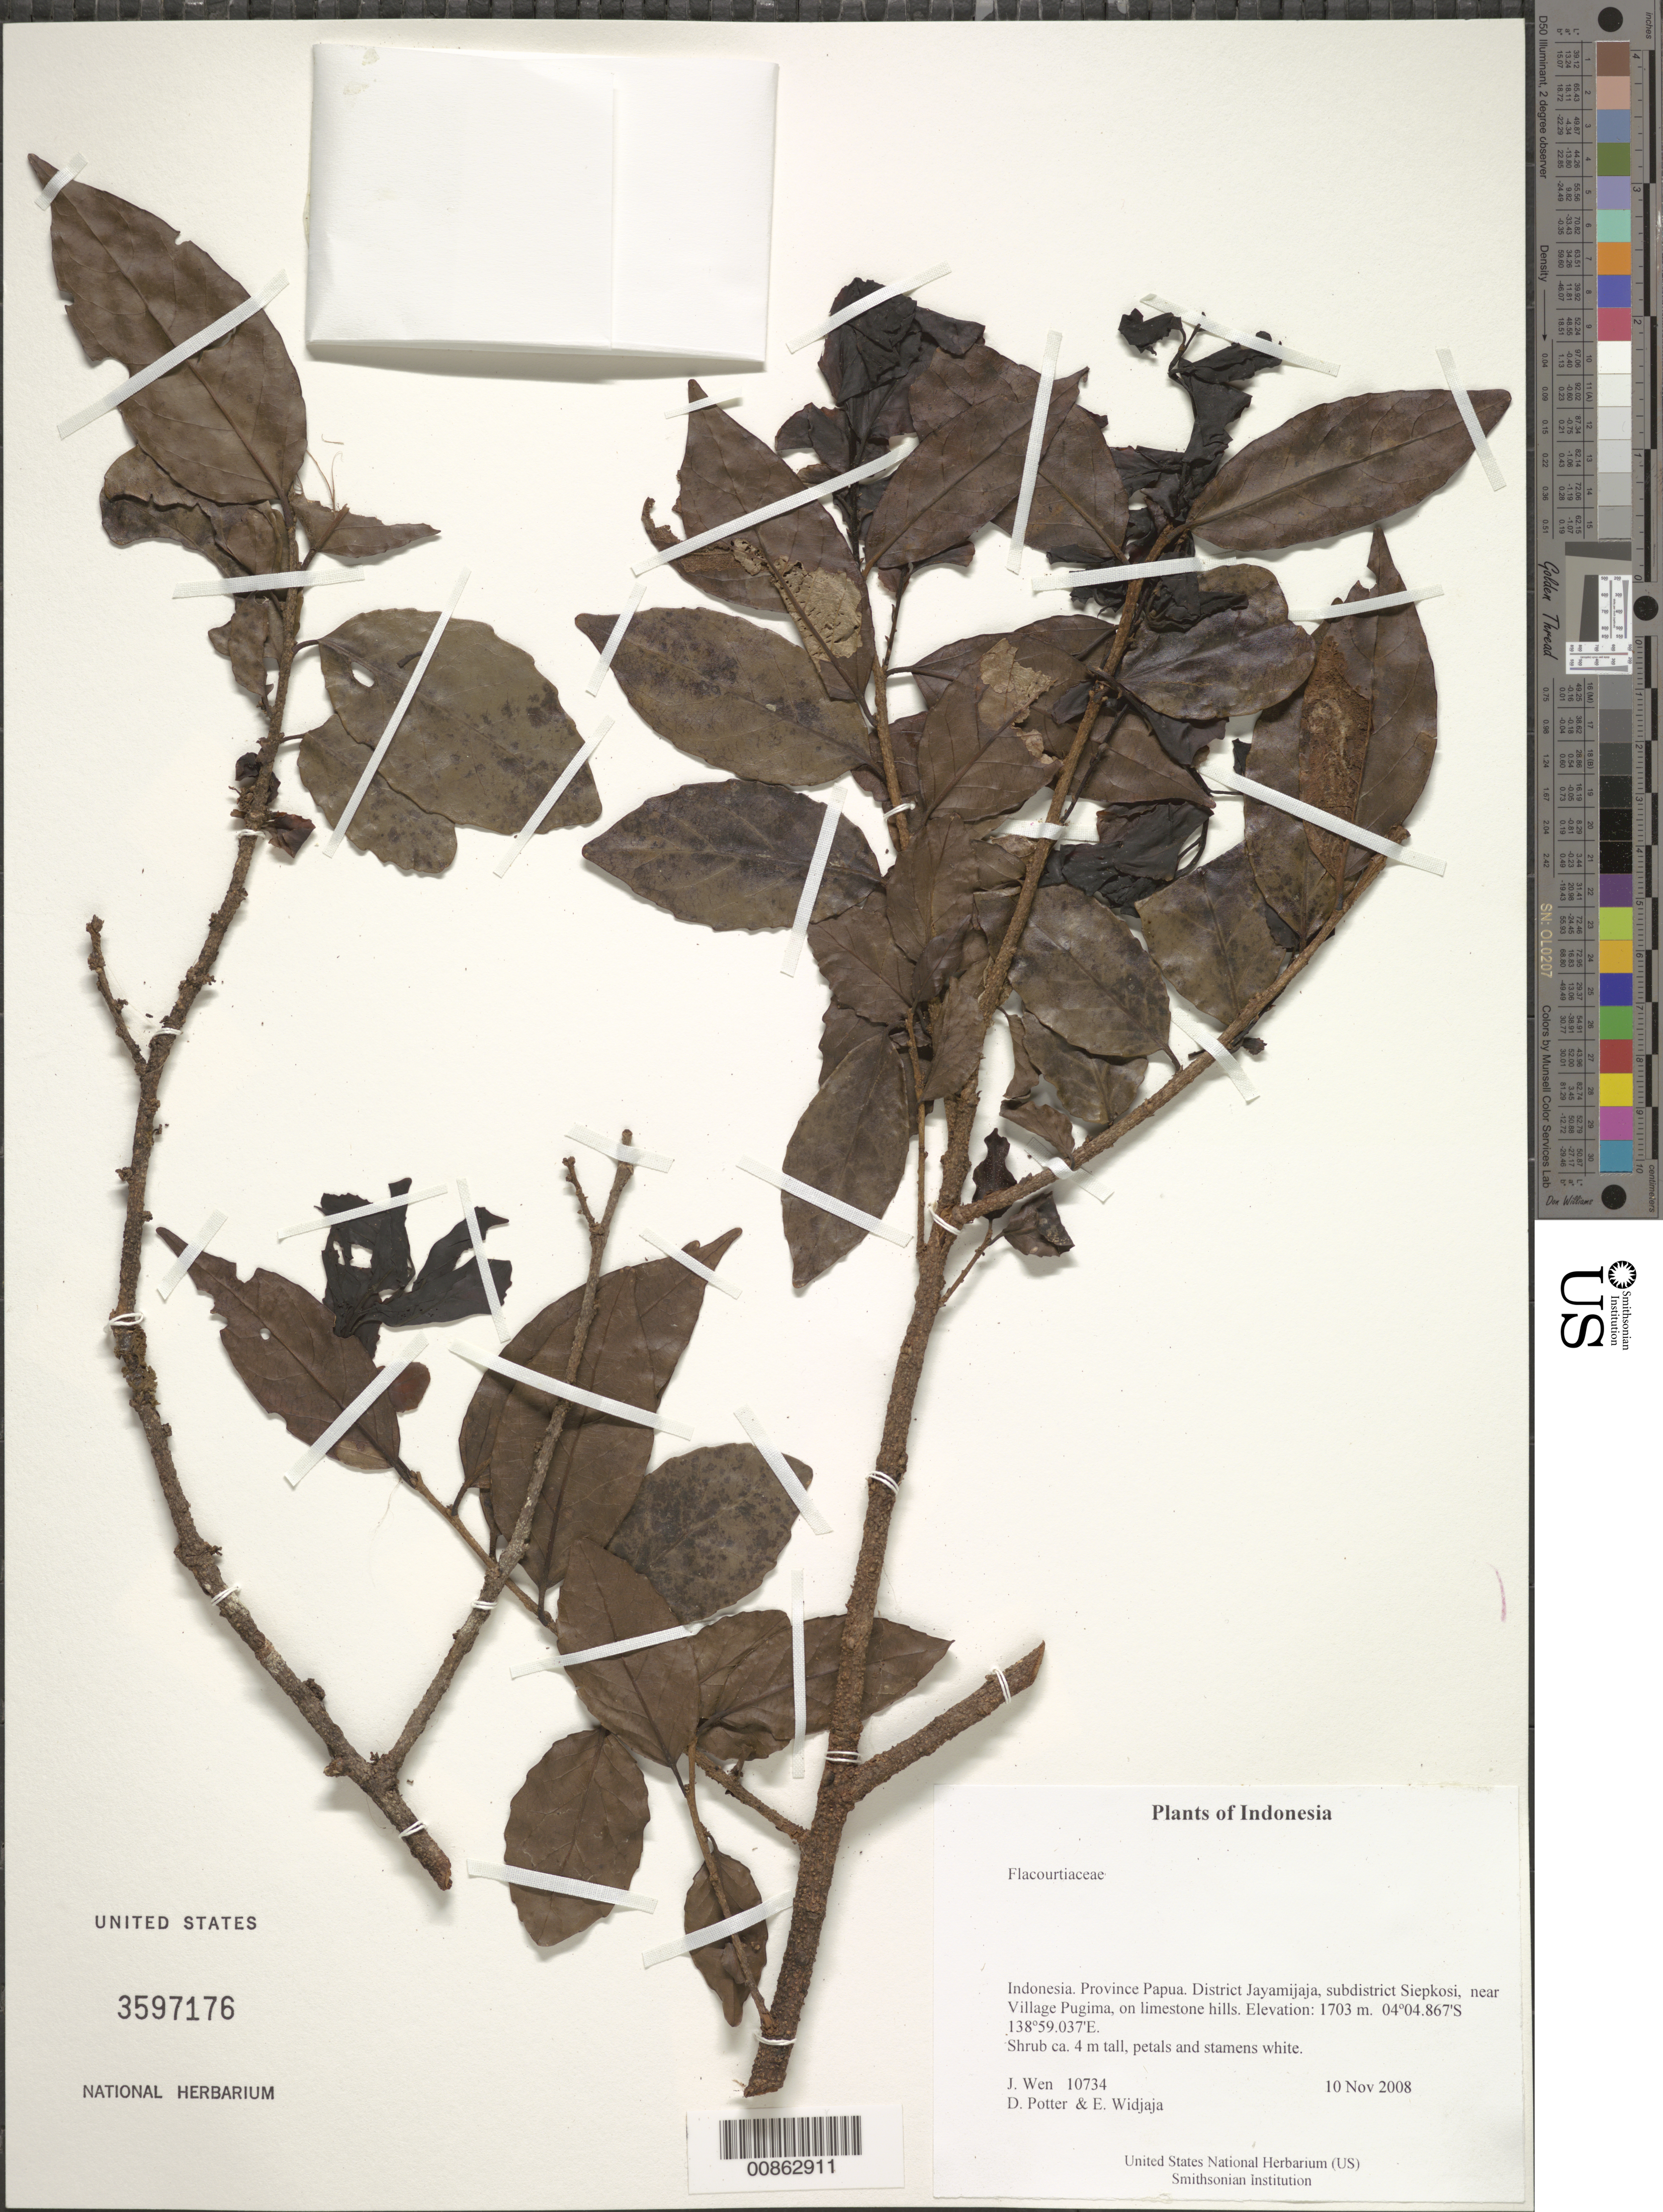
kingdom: Plantae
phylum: Tracheophyta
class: Magnoliopsida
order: Malpighiales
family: Salicaceae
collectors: J. Wen, D. Potter & E. A. Widjaja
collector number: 10734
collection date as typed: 10 Nov 2008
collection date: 2008-11-10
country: Indonesia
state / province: Papua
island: New Guinea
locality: District Jayamijaja, subdistrict Siepkosi, near Village Pugima, on limestone hills. Irian Barat.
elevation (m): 1703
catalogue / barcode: US 3597176